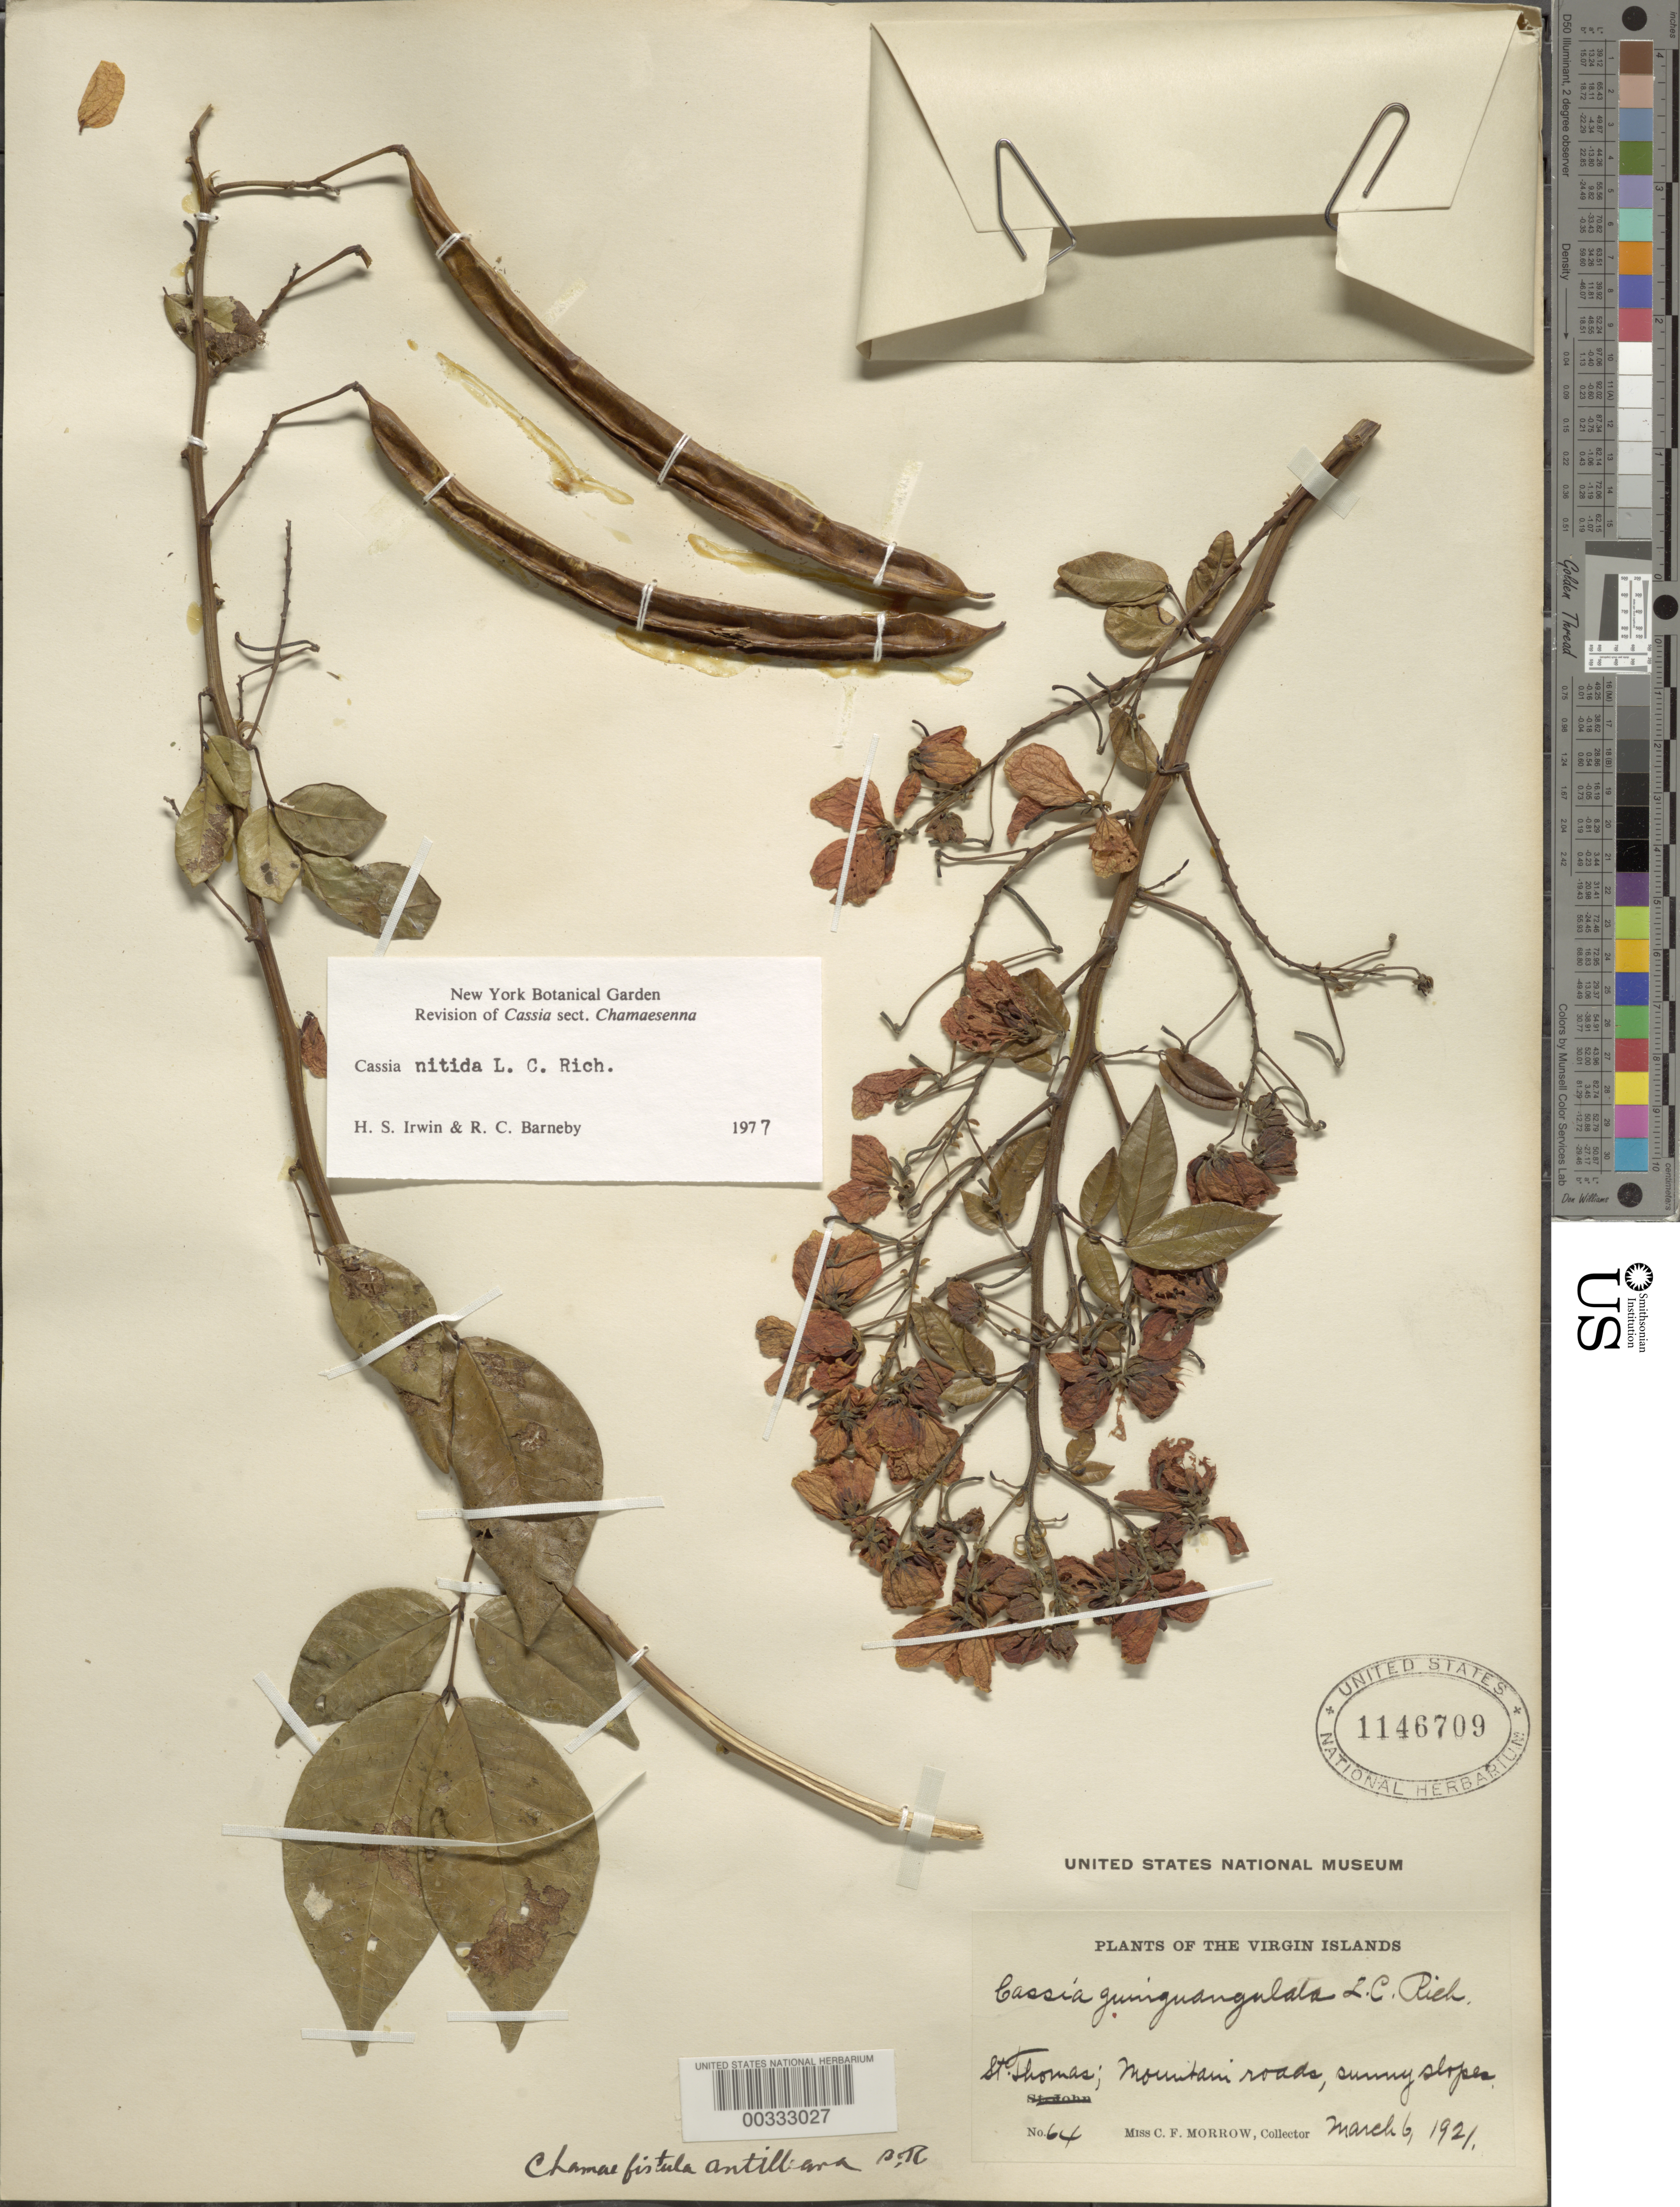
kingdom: Plantae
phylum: Tracheophyta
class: Magnoliopsida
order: Fabales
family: Fabaceae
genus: Senna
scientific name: Senna nitida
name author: (Rich.) H.S. Irwin & Barneby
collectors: C. Morrow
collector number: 64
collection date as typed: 06 Mar 1921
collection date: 1921-03-06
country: U.S. Virgin Islands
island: St. Thomas Island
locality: Mountain roads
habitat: Sunny slopes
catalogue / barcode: US 1146709